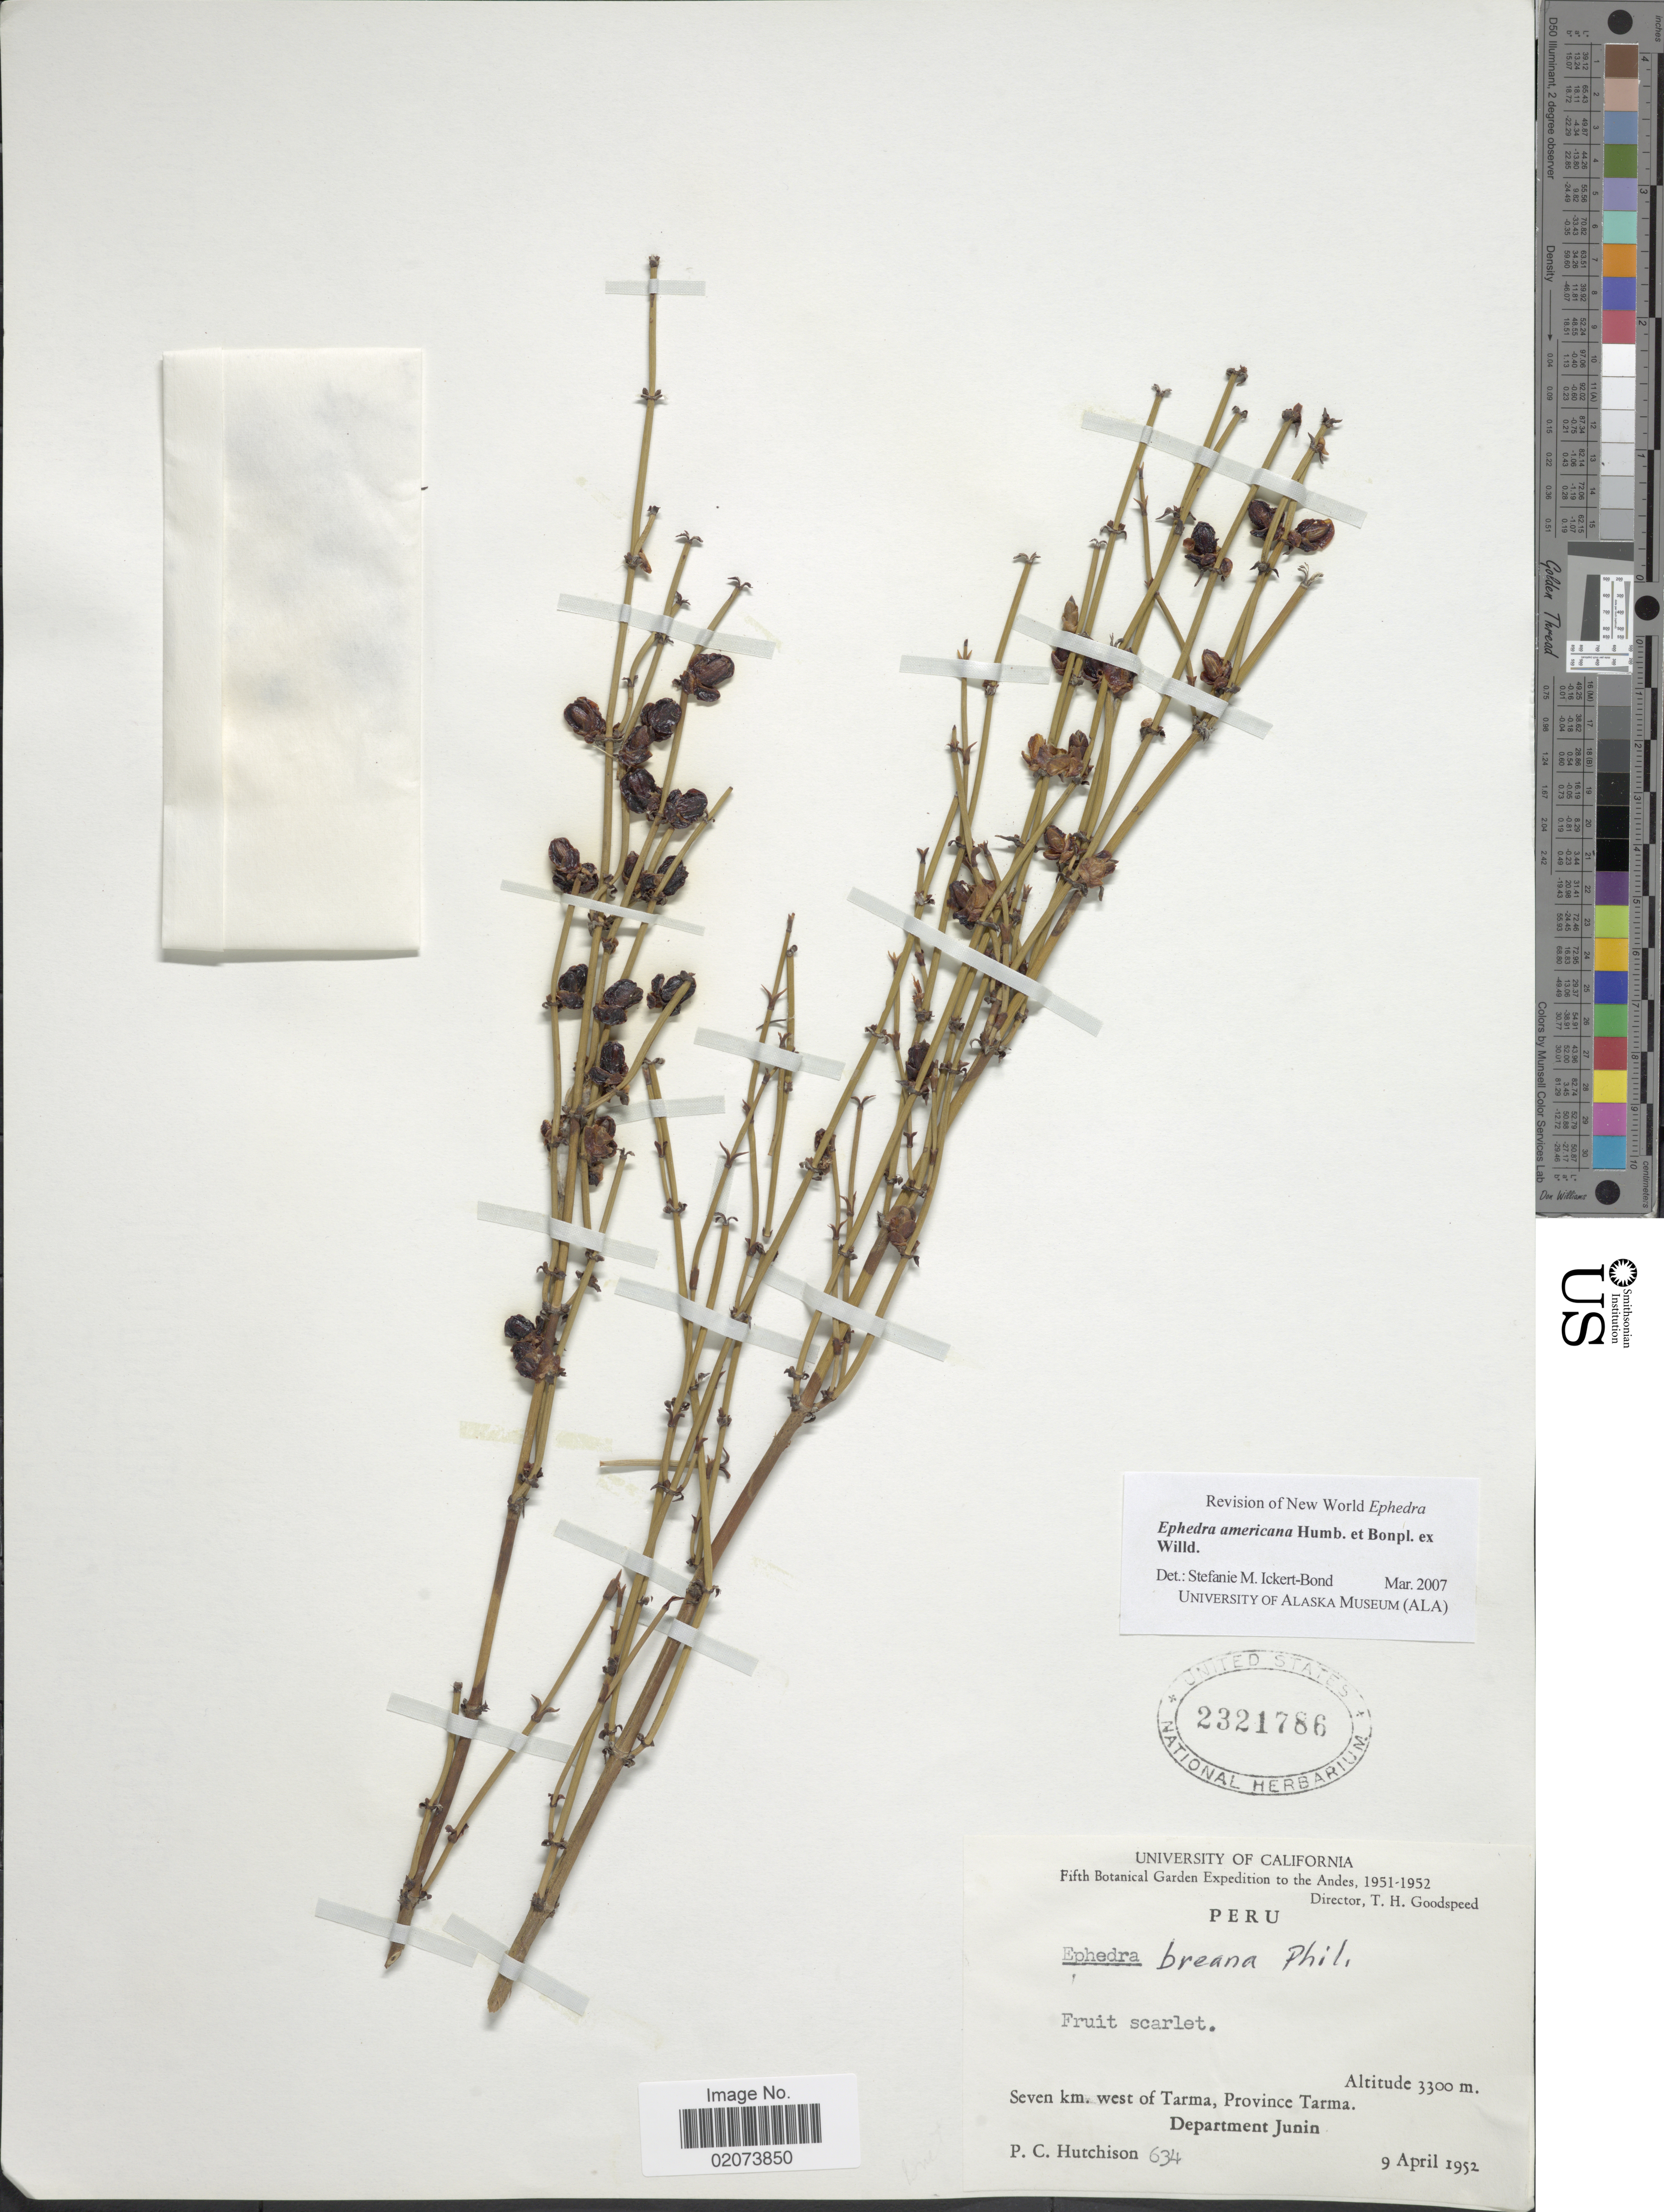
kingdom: Plantae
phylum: Tracheophyta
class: Gnetopsida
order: Ephedrales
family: Ephedraceae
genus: Ephedra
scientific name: Ephedra americana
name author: Humb. & Bonpl. ex Willd.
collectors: P. C. Hutchison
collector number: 634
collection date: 1952-04-09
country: Peru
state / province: Junín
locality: Seven km. west of Tarma, Province Tarma, Department Junin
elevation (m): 3300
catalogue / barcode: US 2321786